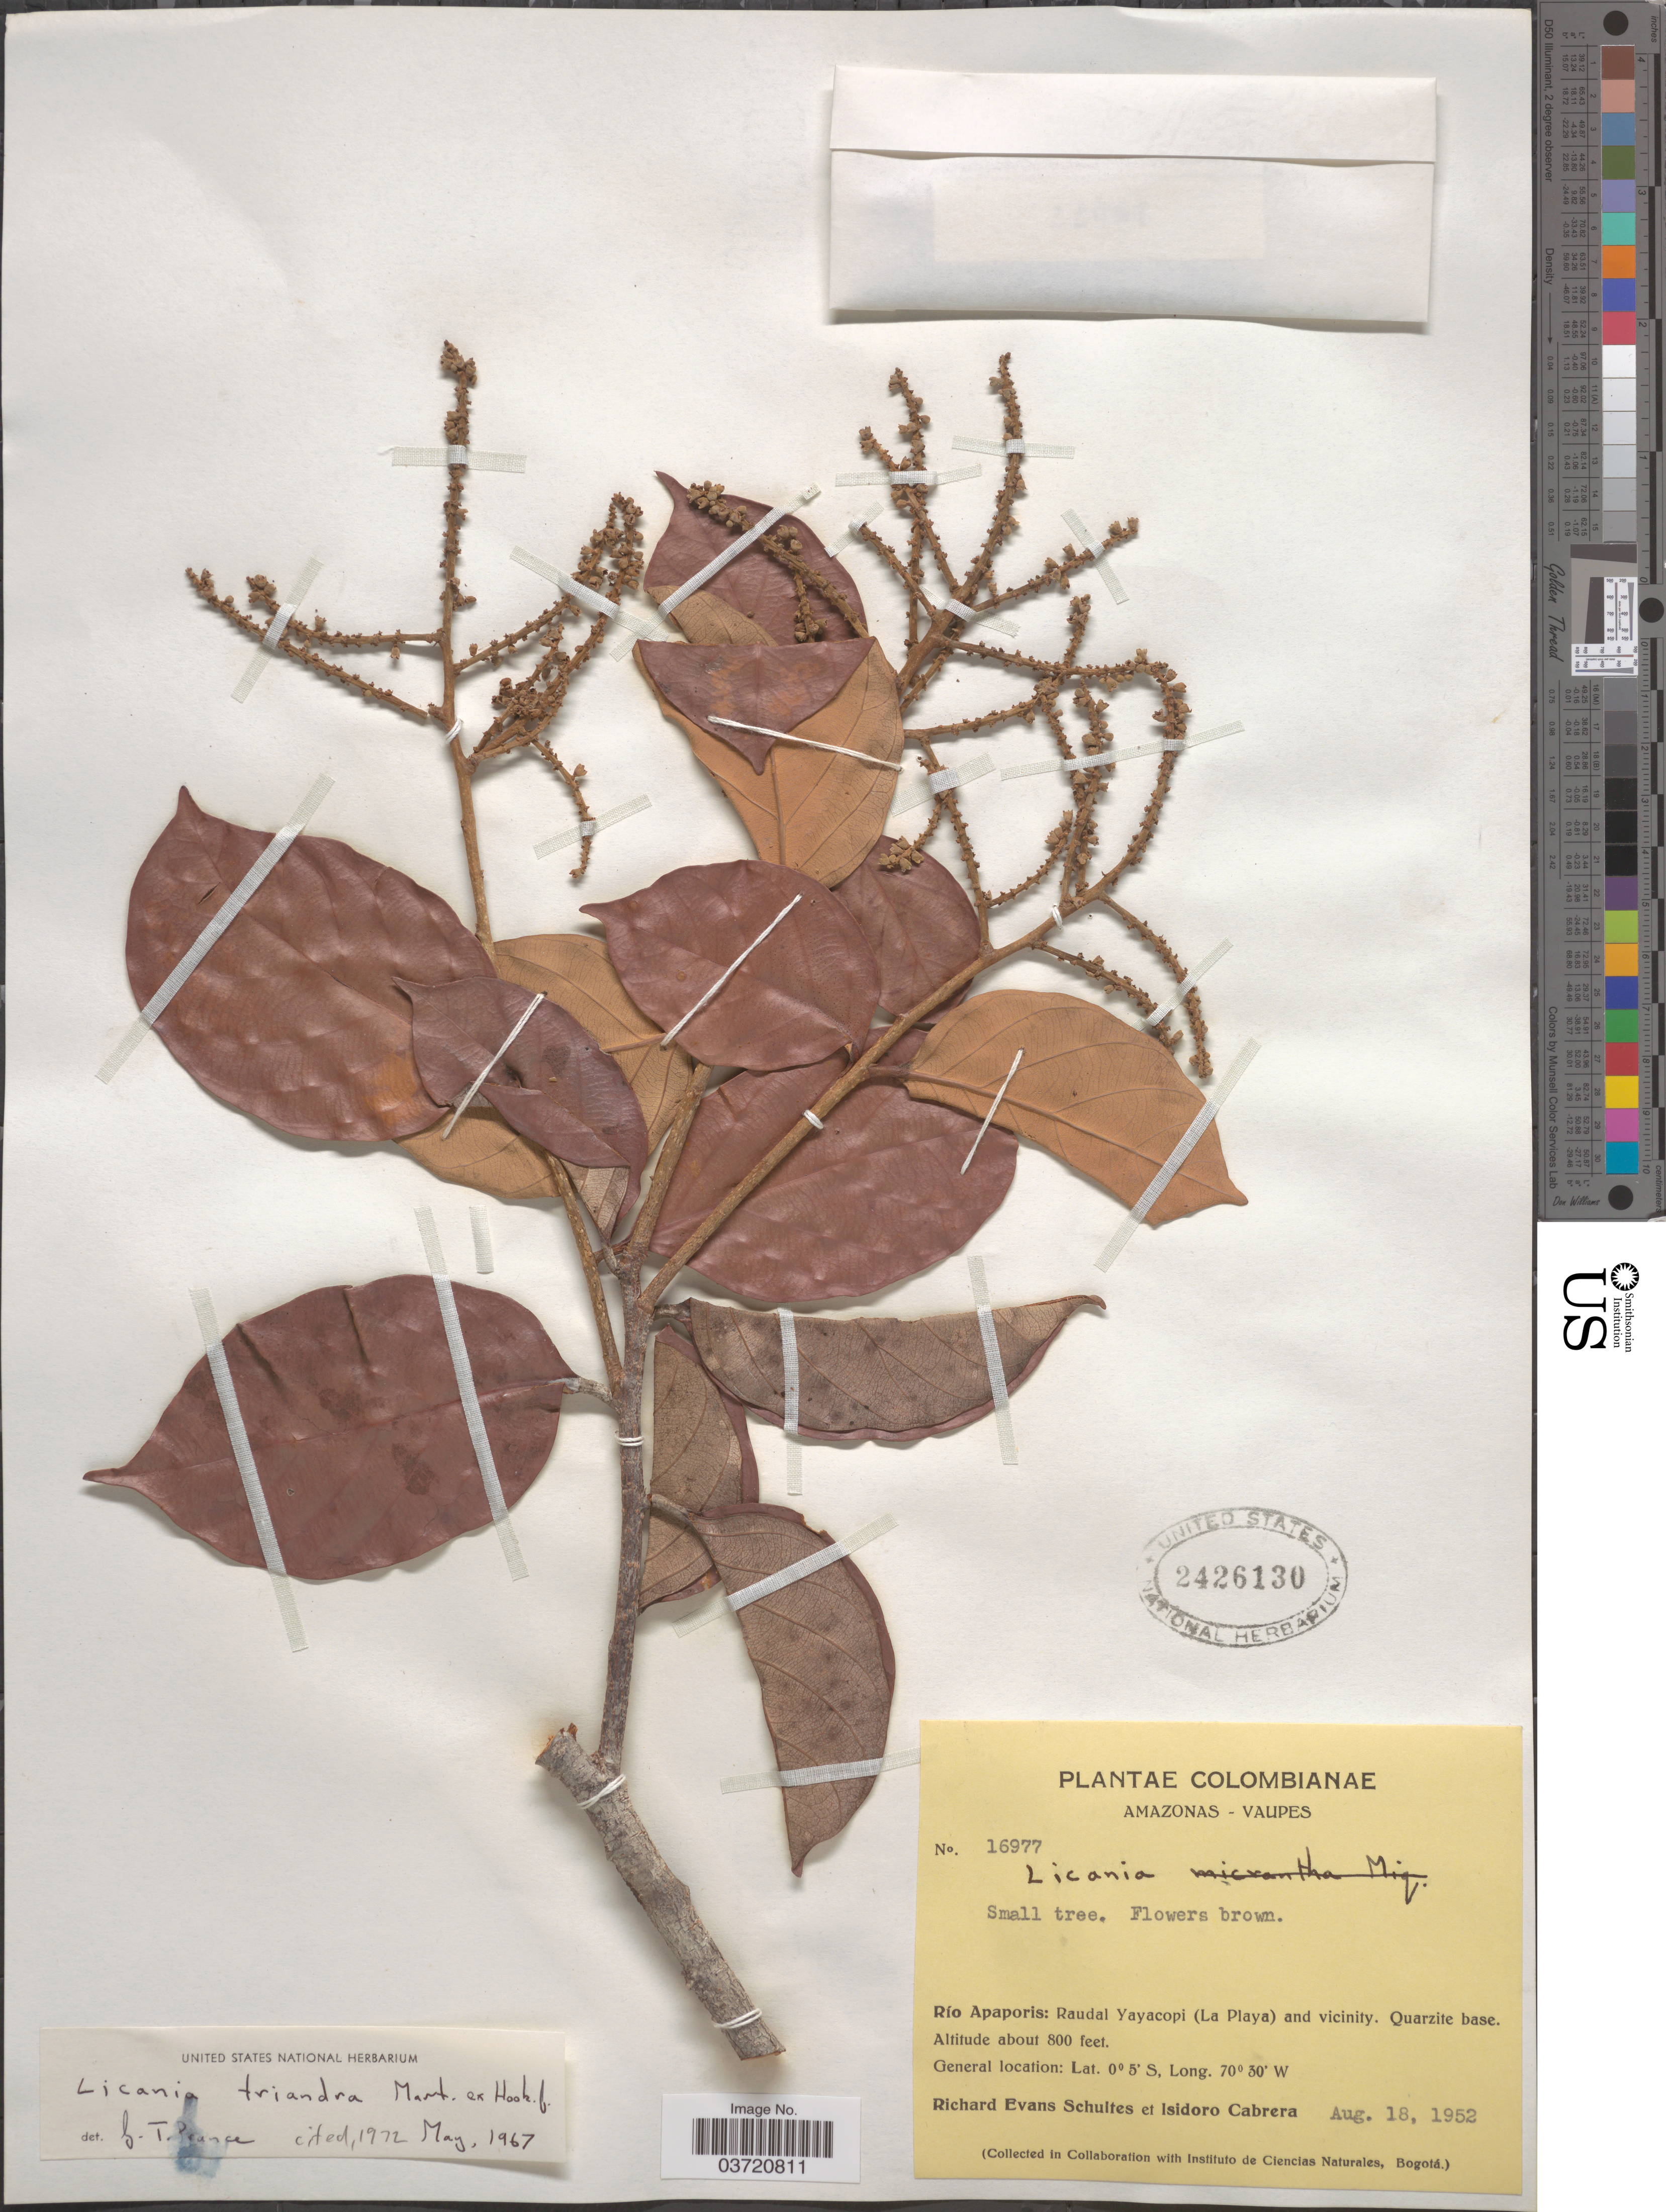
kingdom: Plantae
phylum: Tracheophyta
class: Magnoliopsida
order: Malpighiales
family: Chrysobalanaceae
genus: Licania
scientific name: Licania triandra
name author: Mart. ex Hook. f.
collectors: R. E. Schultes & I. Cabrera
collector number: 16977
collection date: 1952-08-18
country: Colombia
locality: Amazonas - Vaupes. Río Apaporis: Raudal Yayacopi (La Playa) and vicinity. Quarzite base.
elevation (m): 244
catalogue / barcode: US 2426130